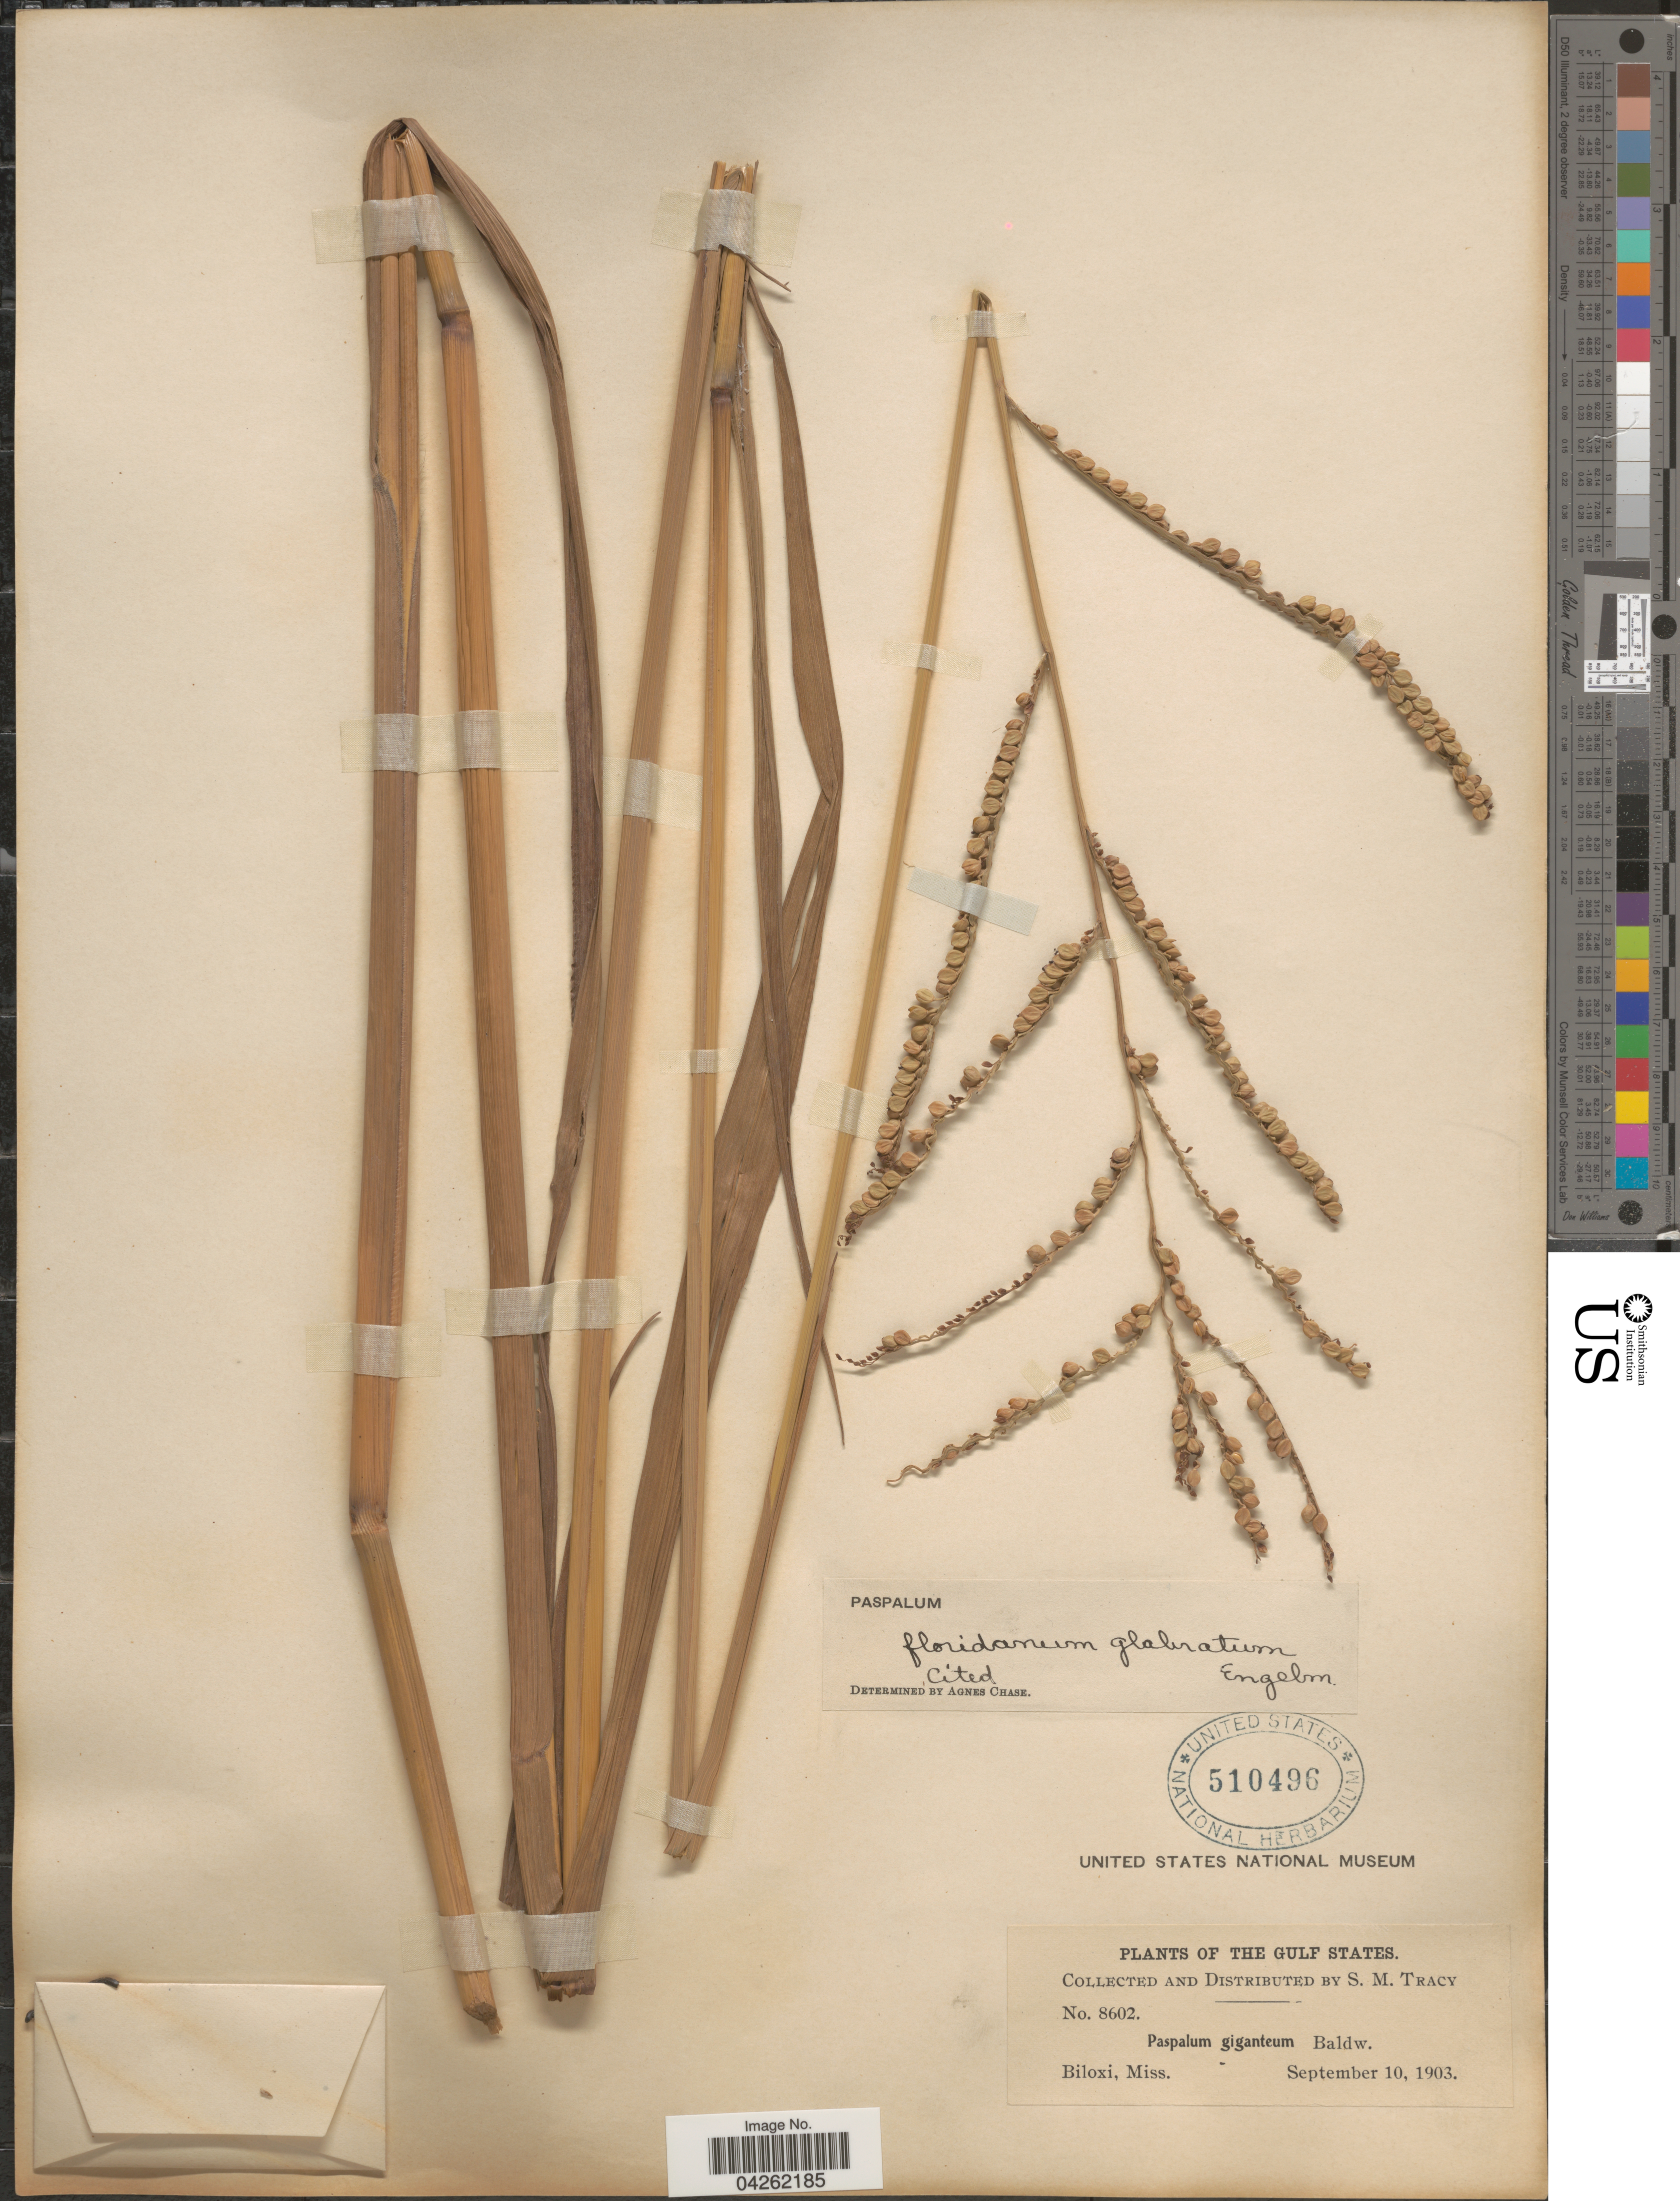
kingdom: Plantae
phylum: Tracheophyta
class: Liliopsida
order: Poales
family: Poaceae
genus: Paspalum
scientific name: Paspalum floridanum var. glabratum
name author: Engelm. ex Vasey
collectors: S. M. Tracy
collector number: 8602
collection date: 1903-09-10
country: United States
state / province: Mississippi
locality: The Gulf States. Biloxi.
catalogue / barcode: US 510496